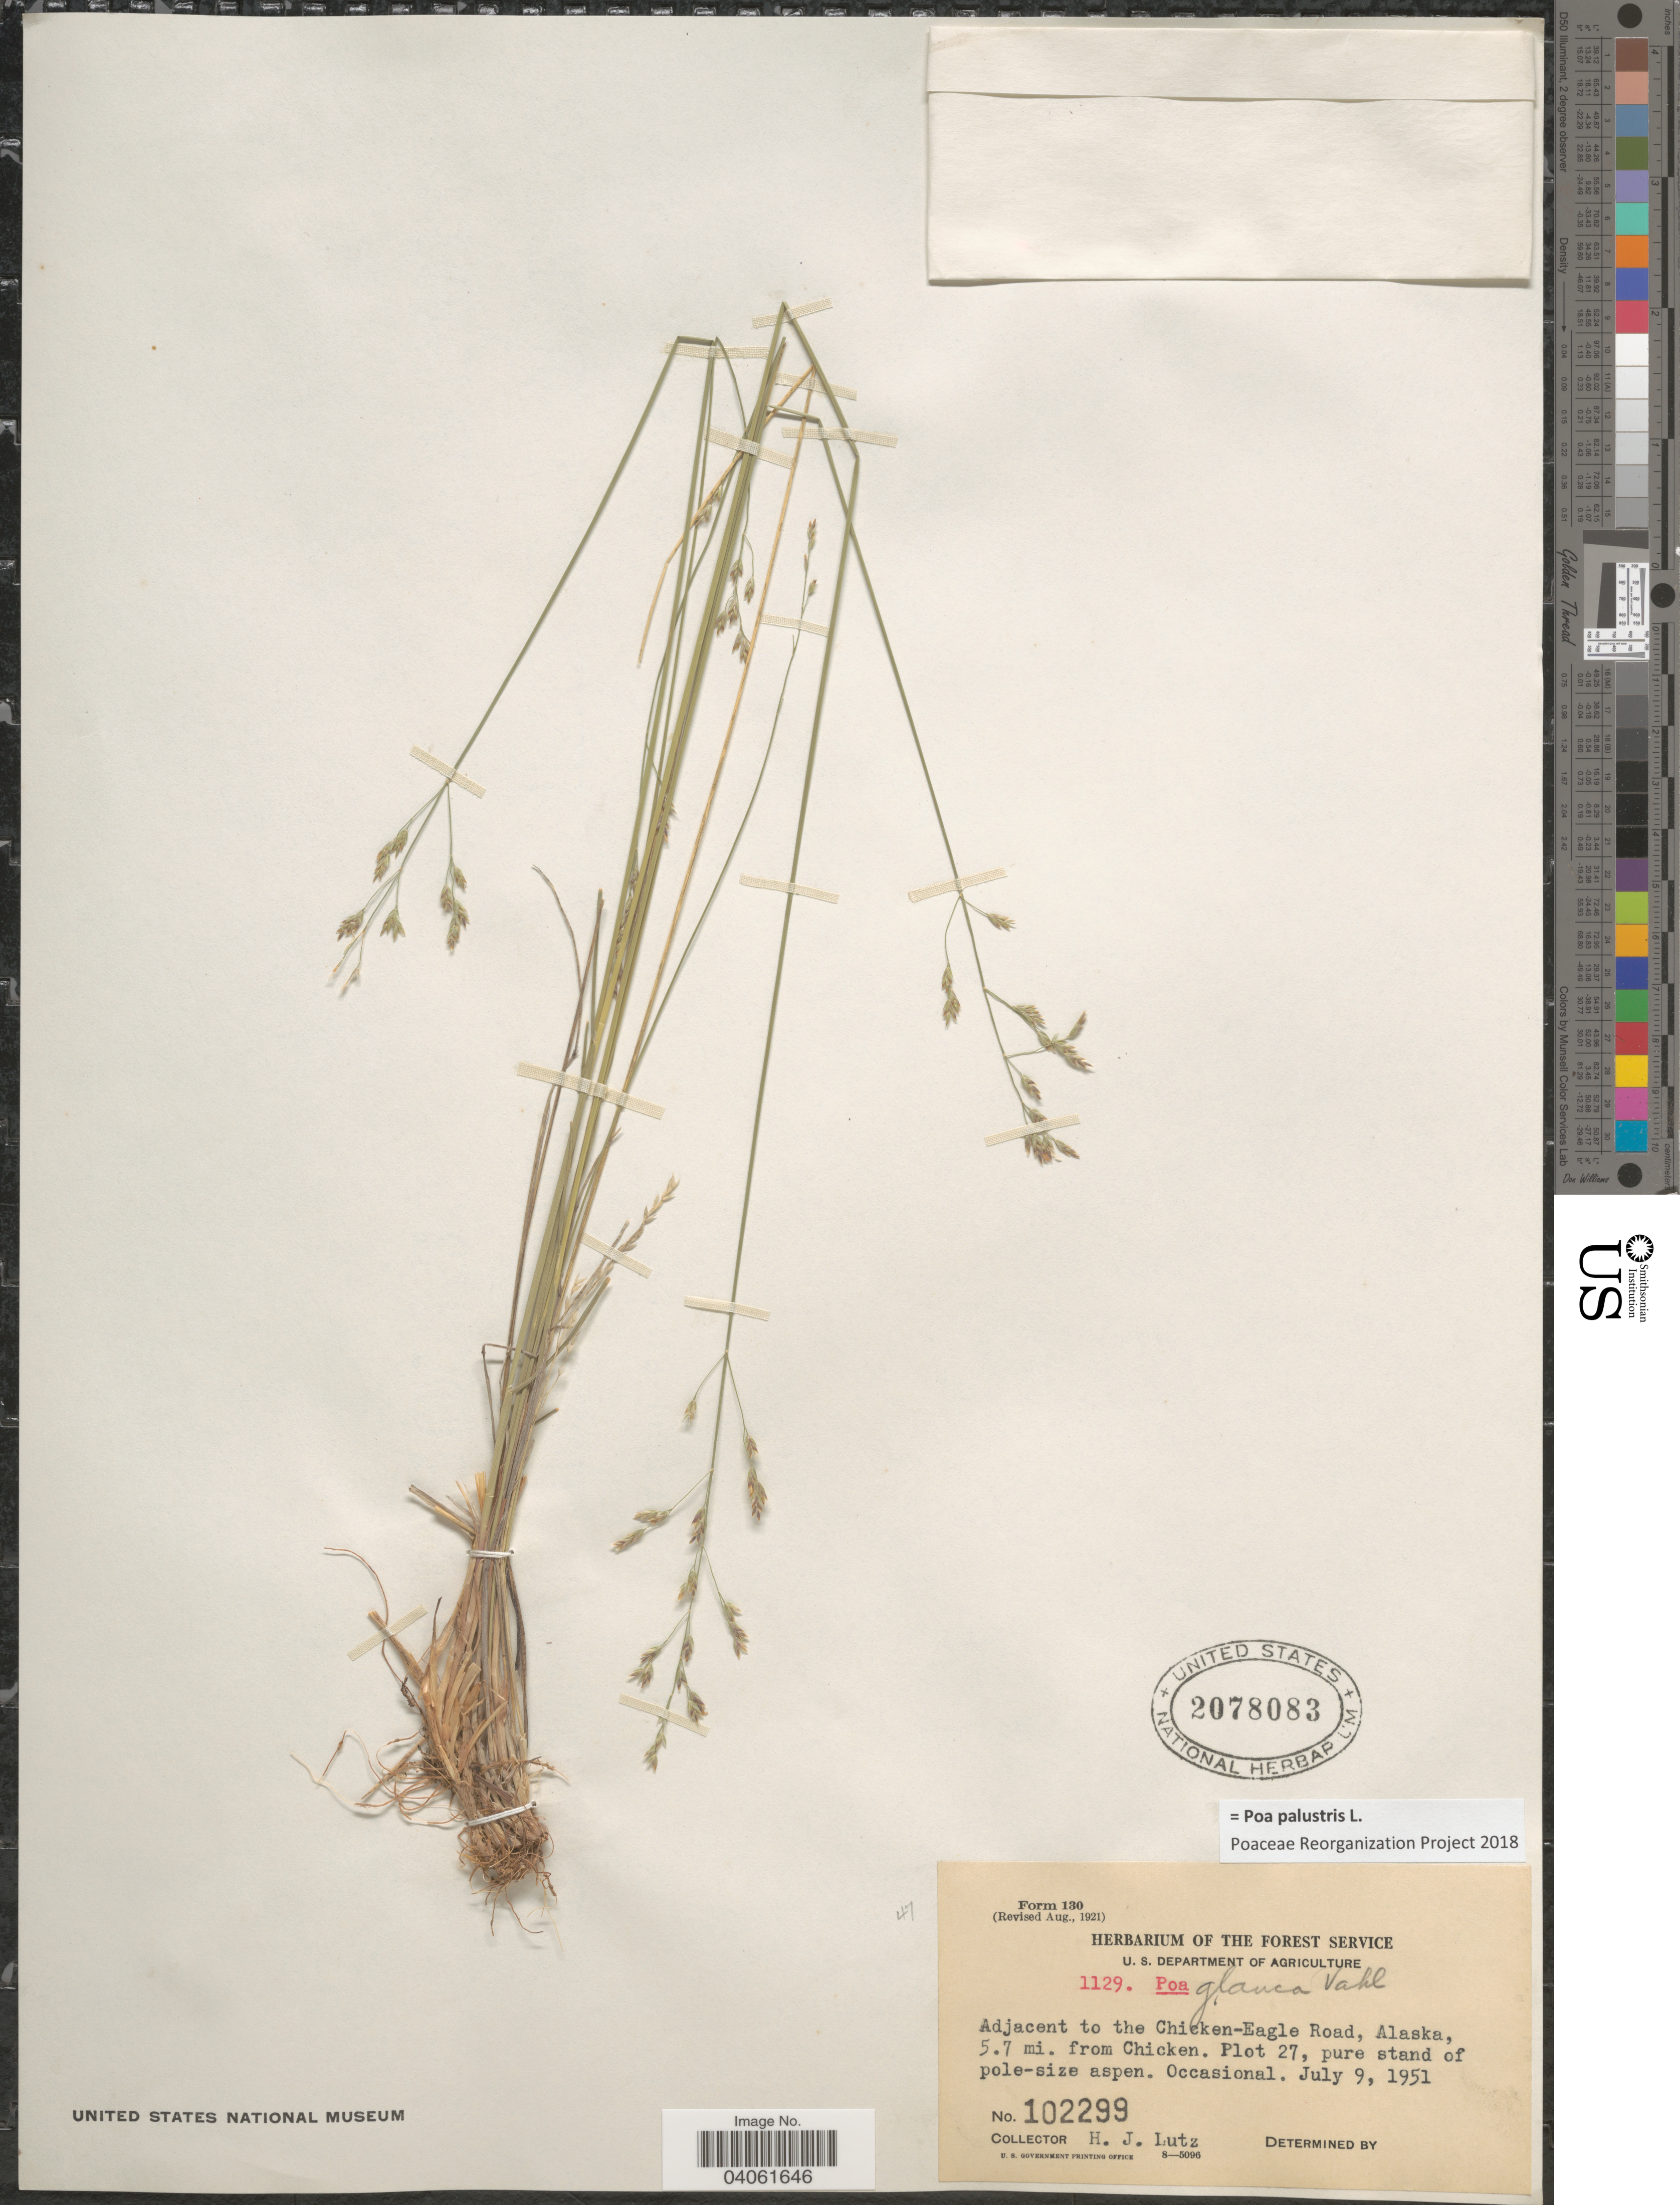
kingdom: Plantae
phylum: Tracheophyta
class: Liliopsida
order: Poales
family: Poaceae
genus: Poa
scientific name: Poa palustris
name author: L.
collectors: H. J. Lutz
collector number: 102299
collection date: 1951-07-09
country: United States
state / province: Alaska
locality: Adjacent to the Chicken-Eagle Road, Alaska, 5.7 mi. from Chicken. Plot 27, pure stand of pole-size aspen.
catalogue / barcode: US 2078083